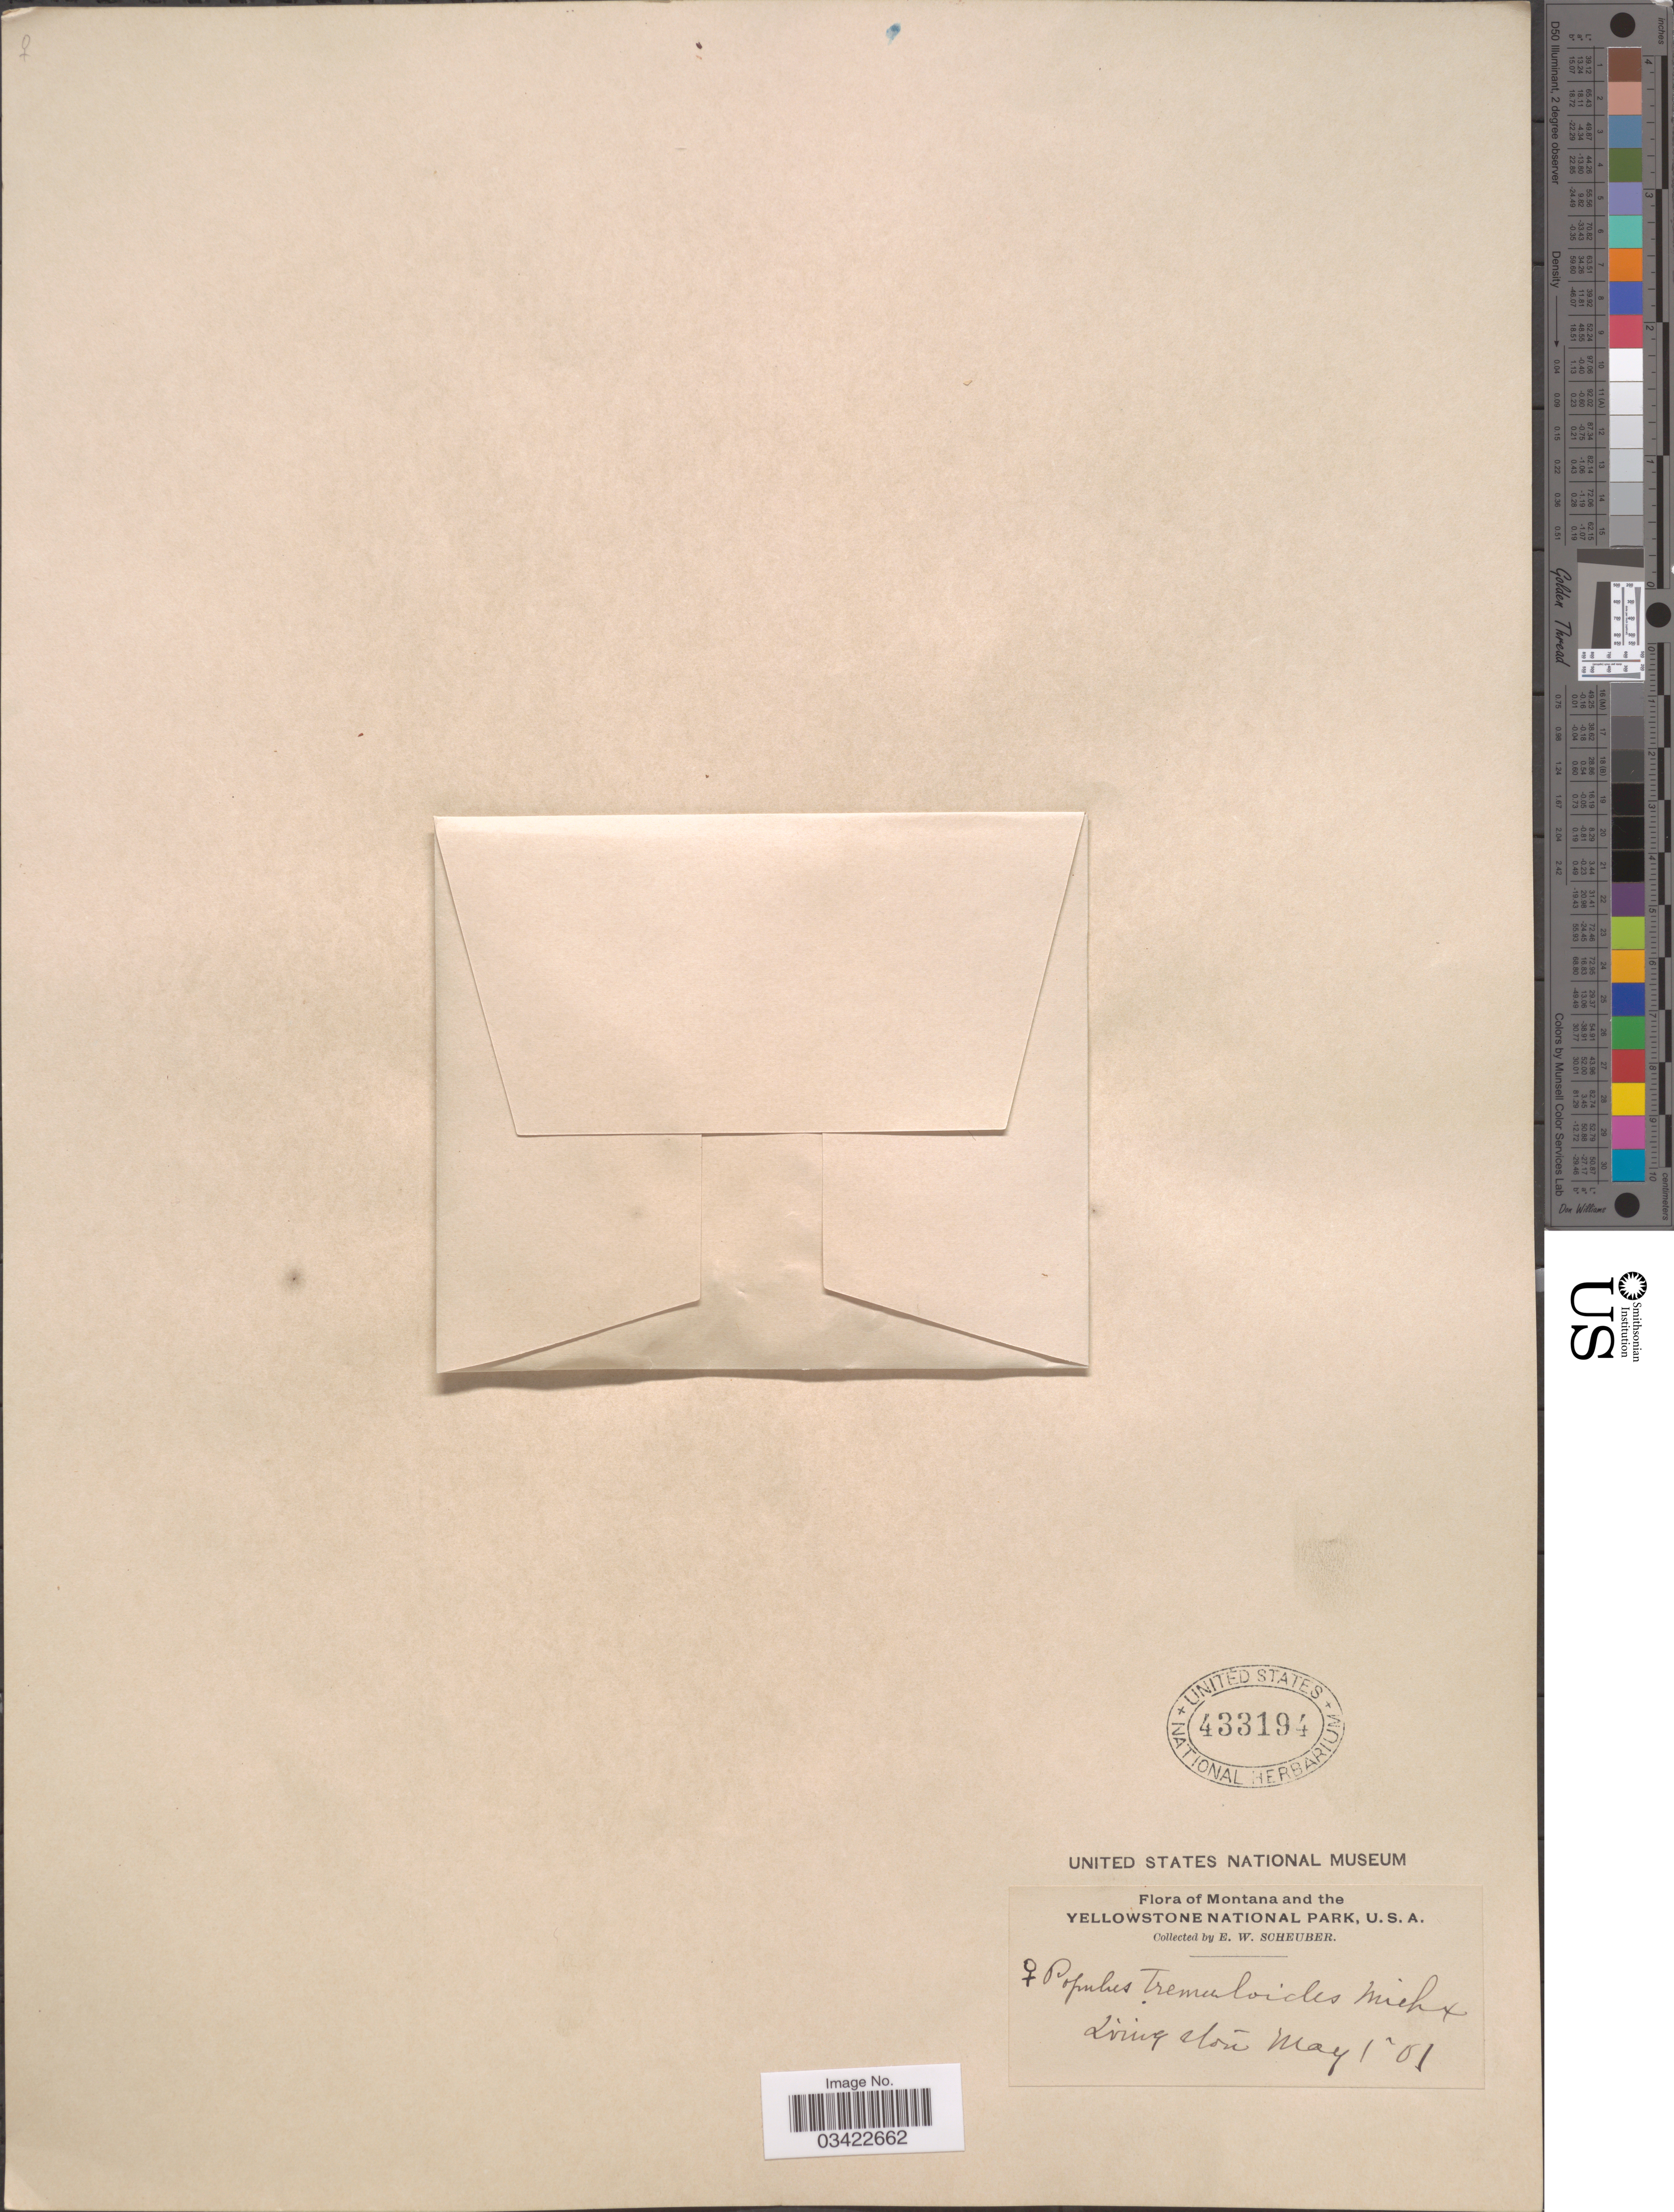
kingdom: Plantae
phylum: Tracheophyta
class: Magnoliopsida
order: Malpighiales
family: Salicaceae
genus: Populus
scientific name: Populus tremuloides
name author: Michx.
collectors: E. Scheuber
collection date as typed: Transcribed d/m/y: 1/5/1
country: United States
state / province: Montana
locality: Montana and the Yellowstone National Park, Living Stone.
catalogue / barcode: US 433194